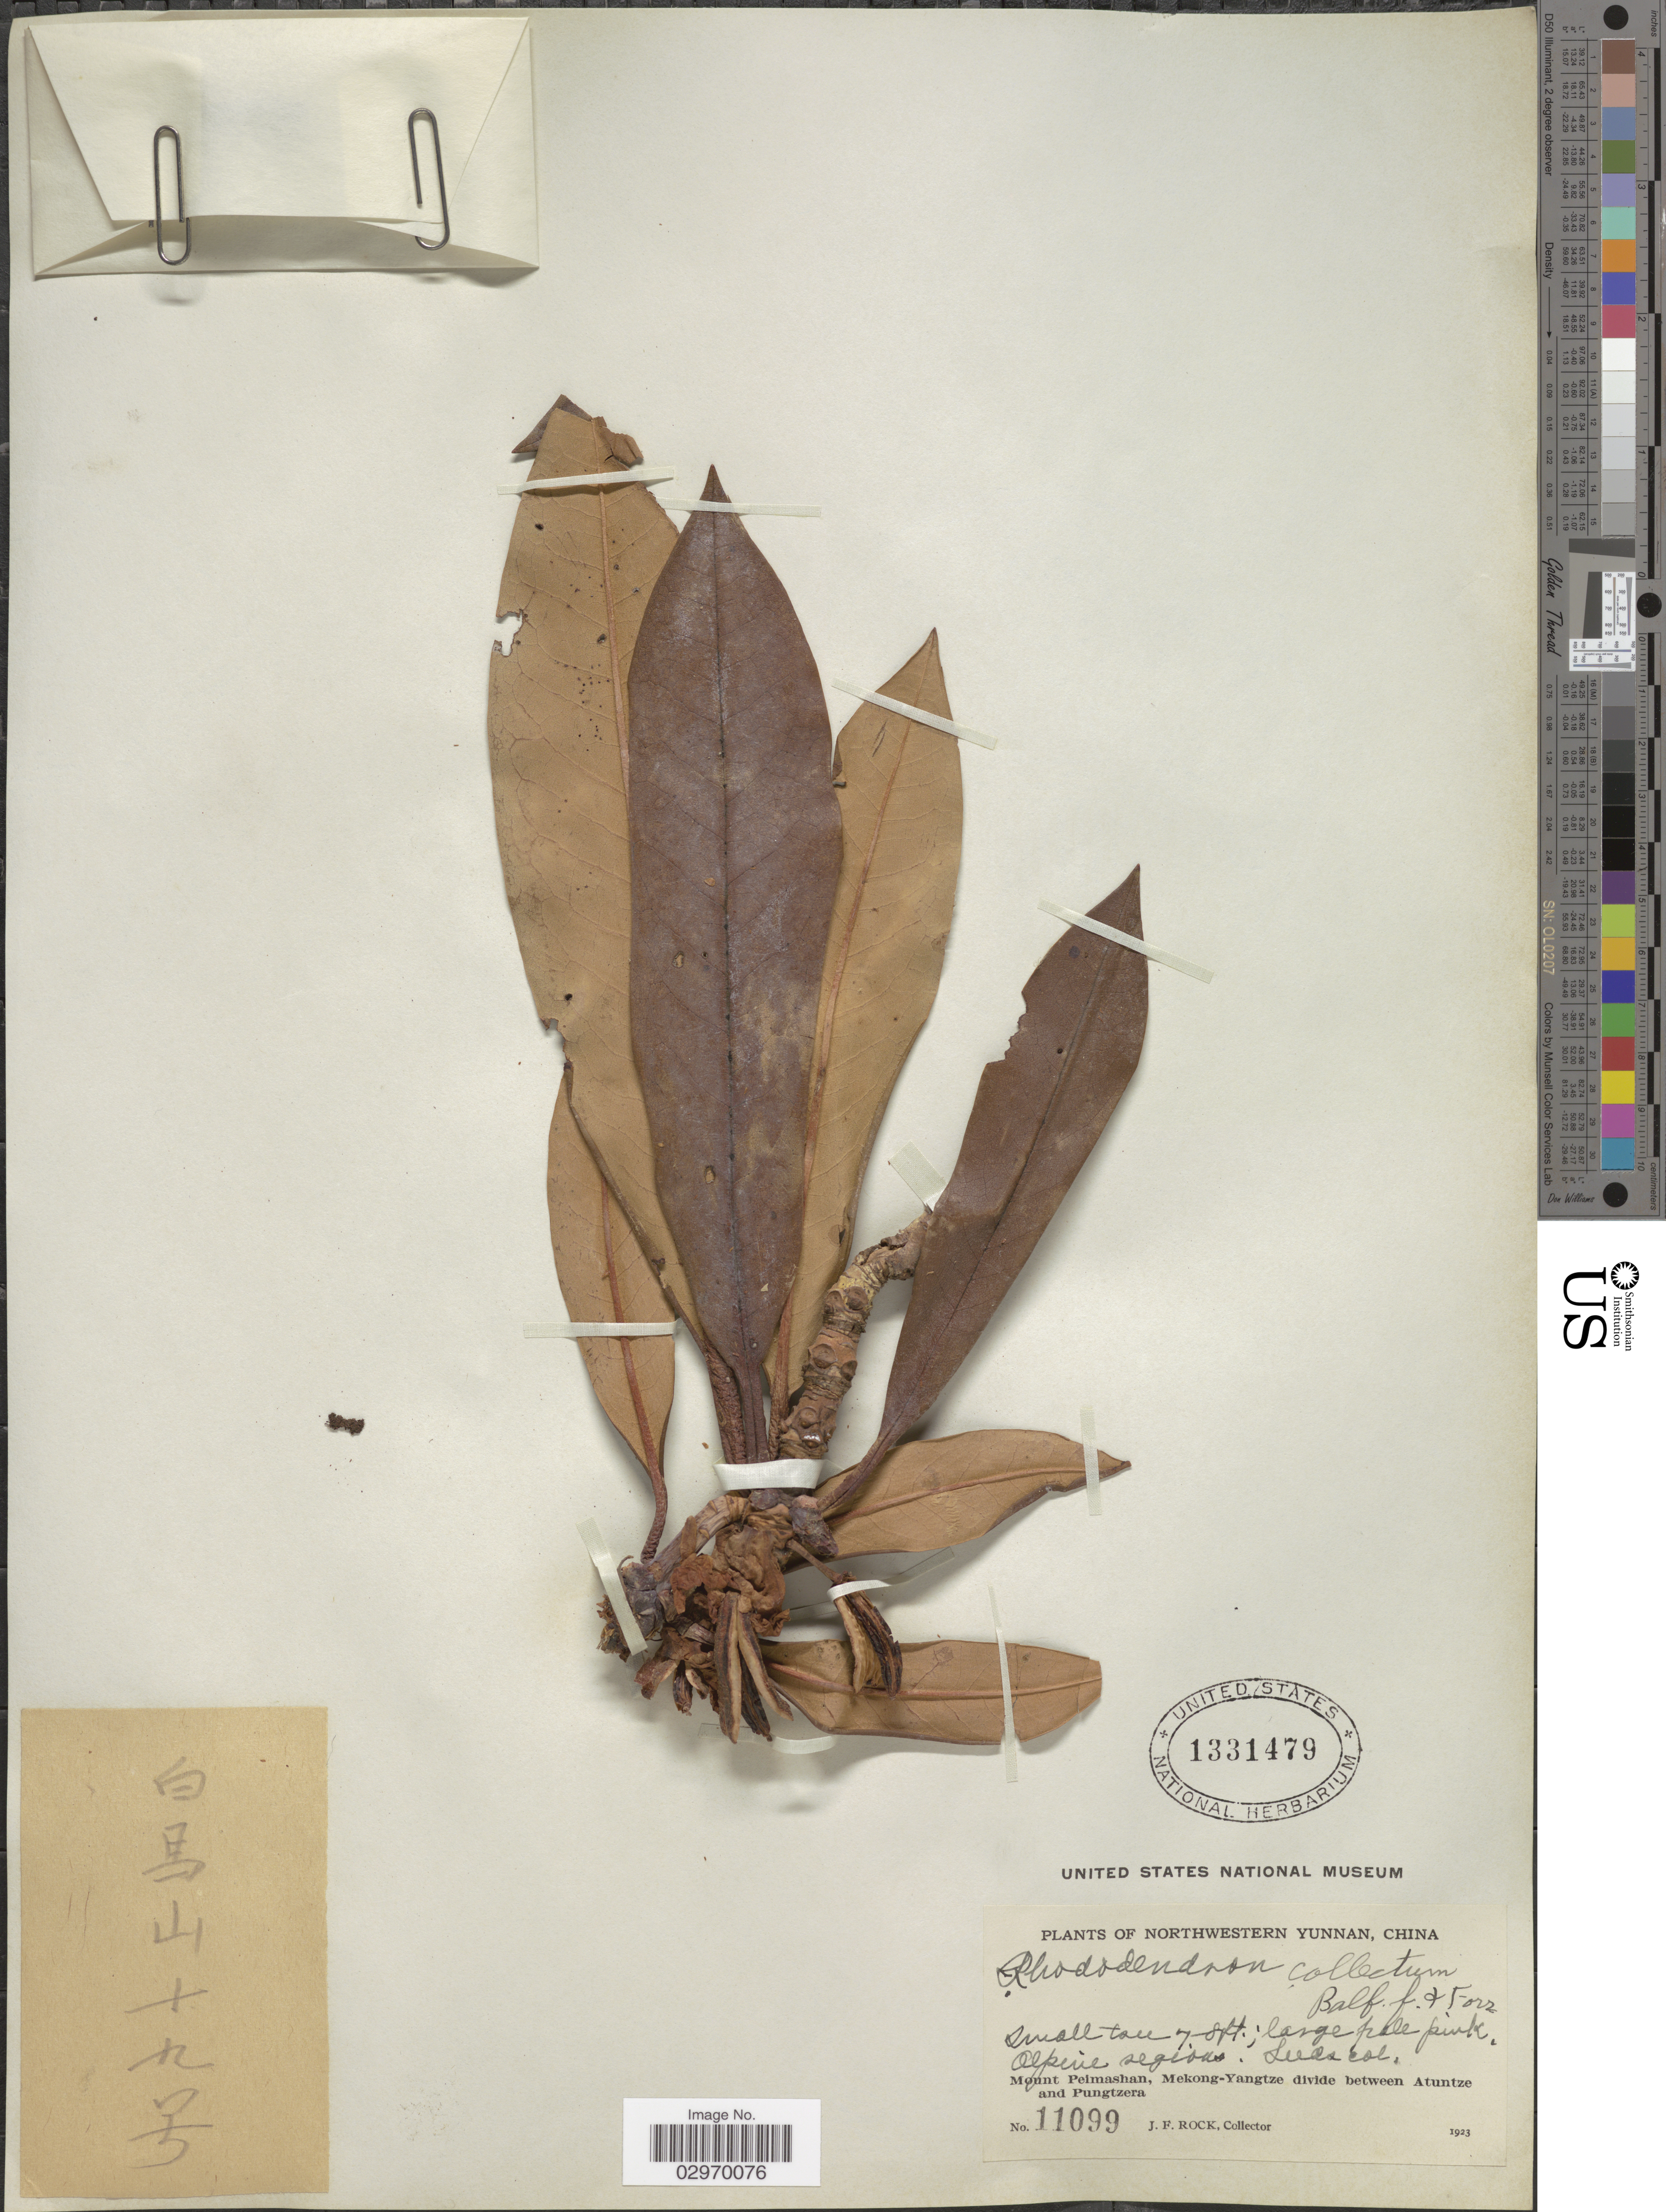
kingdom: Plantae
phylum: Tracheophyta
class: Magnoliopsida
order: Ericales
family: Ericaceae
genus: Rhododendron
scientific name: Rhododendron colletum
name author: Balf. f. & Forrest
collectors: J. Rock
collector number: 11099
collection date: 1923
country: China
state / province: Yunnan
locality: Northwestern Yunnan. Alpine regions. Mount Peimashan, Mekong-Yangtze divide between Atuntze and Pungtzera.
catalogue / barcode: US 1331479